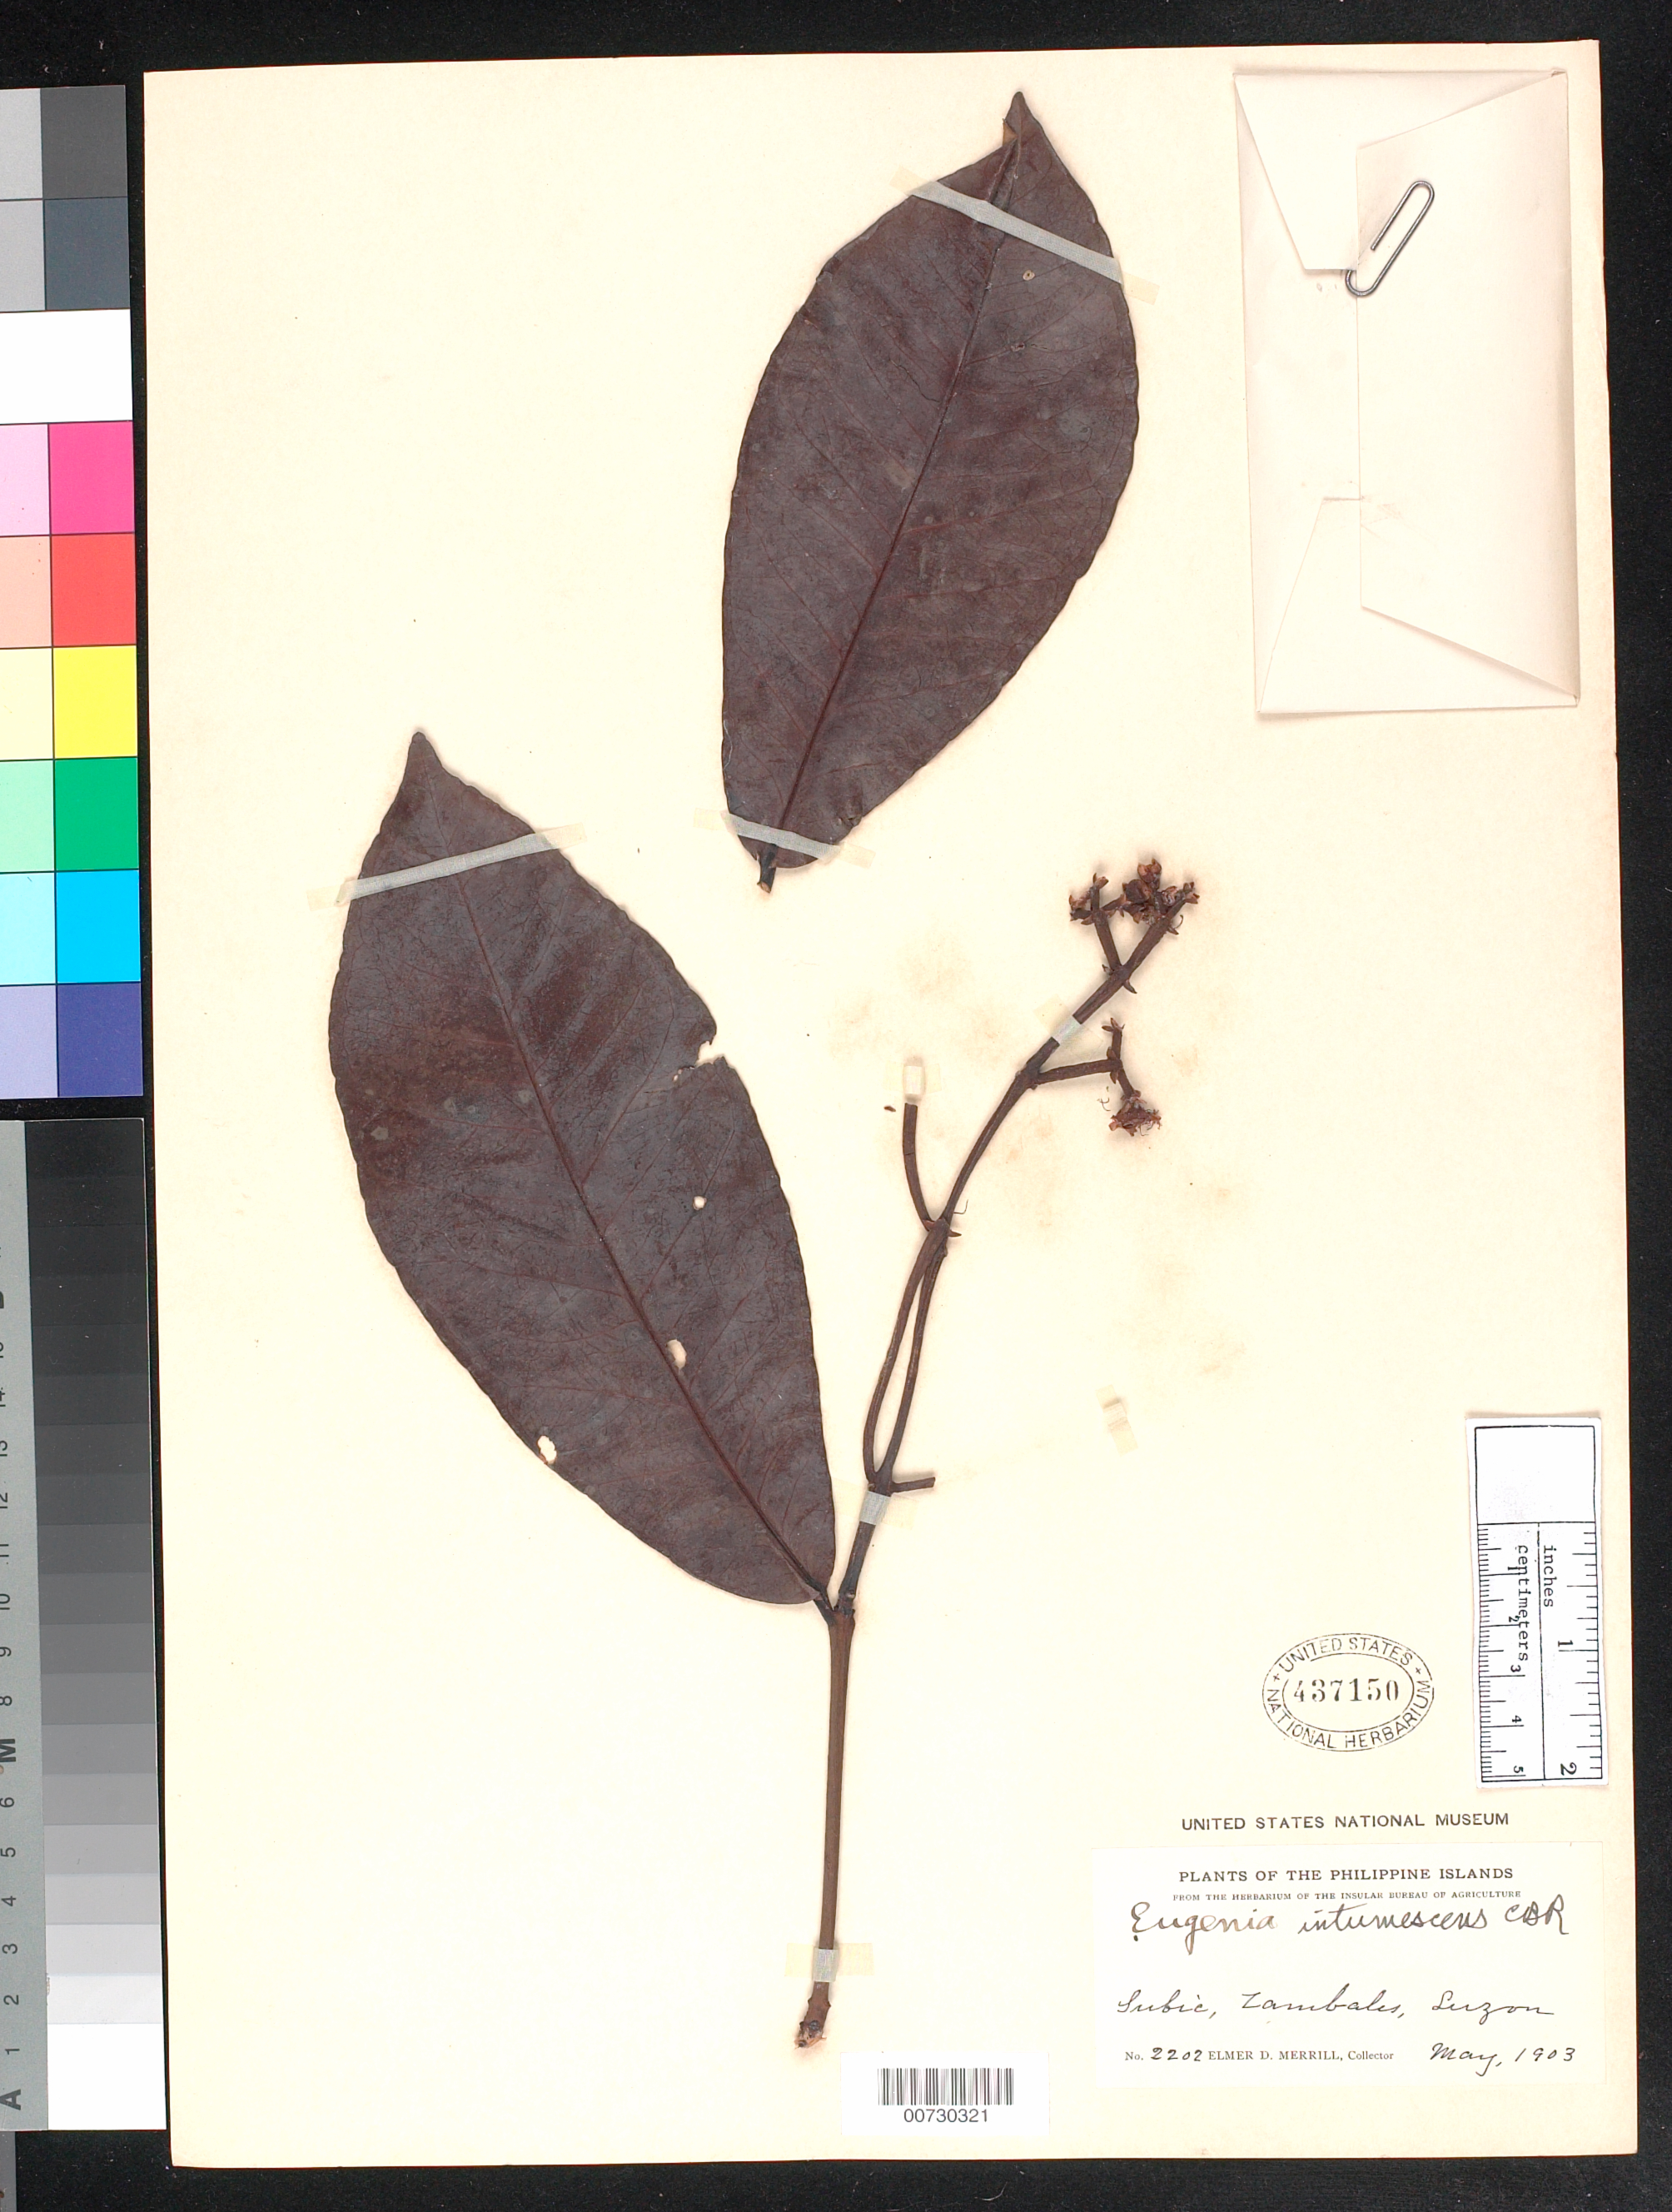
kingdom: Plantae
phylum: Tracheophyta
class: Magnoliopsida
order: Myrtales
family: Myrtaceae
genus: Syzygium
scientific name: Syzygium intumescens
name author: (C.B. Rob.) Merr.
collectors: E. D. Merrill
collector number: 2202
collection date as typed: May 1903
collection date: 1903-05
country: Philippines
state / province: Central Luzon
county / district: Zambales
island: Luzon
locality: Lubic? Subic?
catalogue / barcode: US 437150